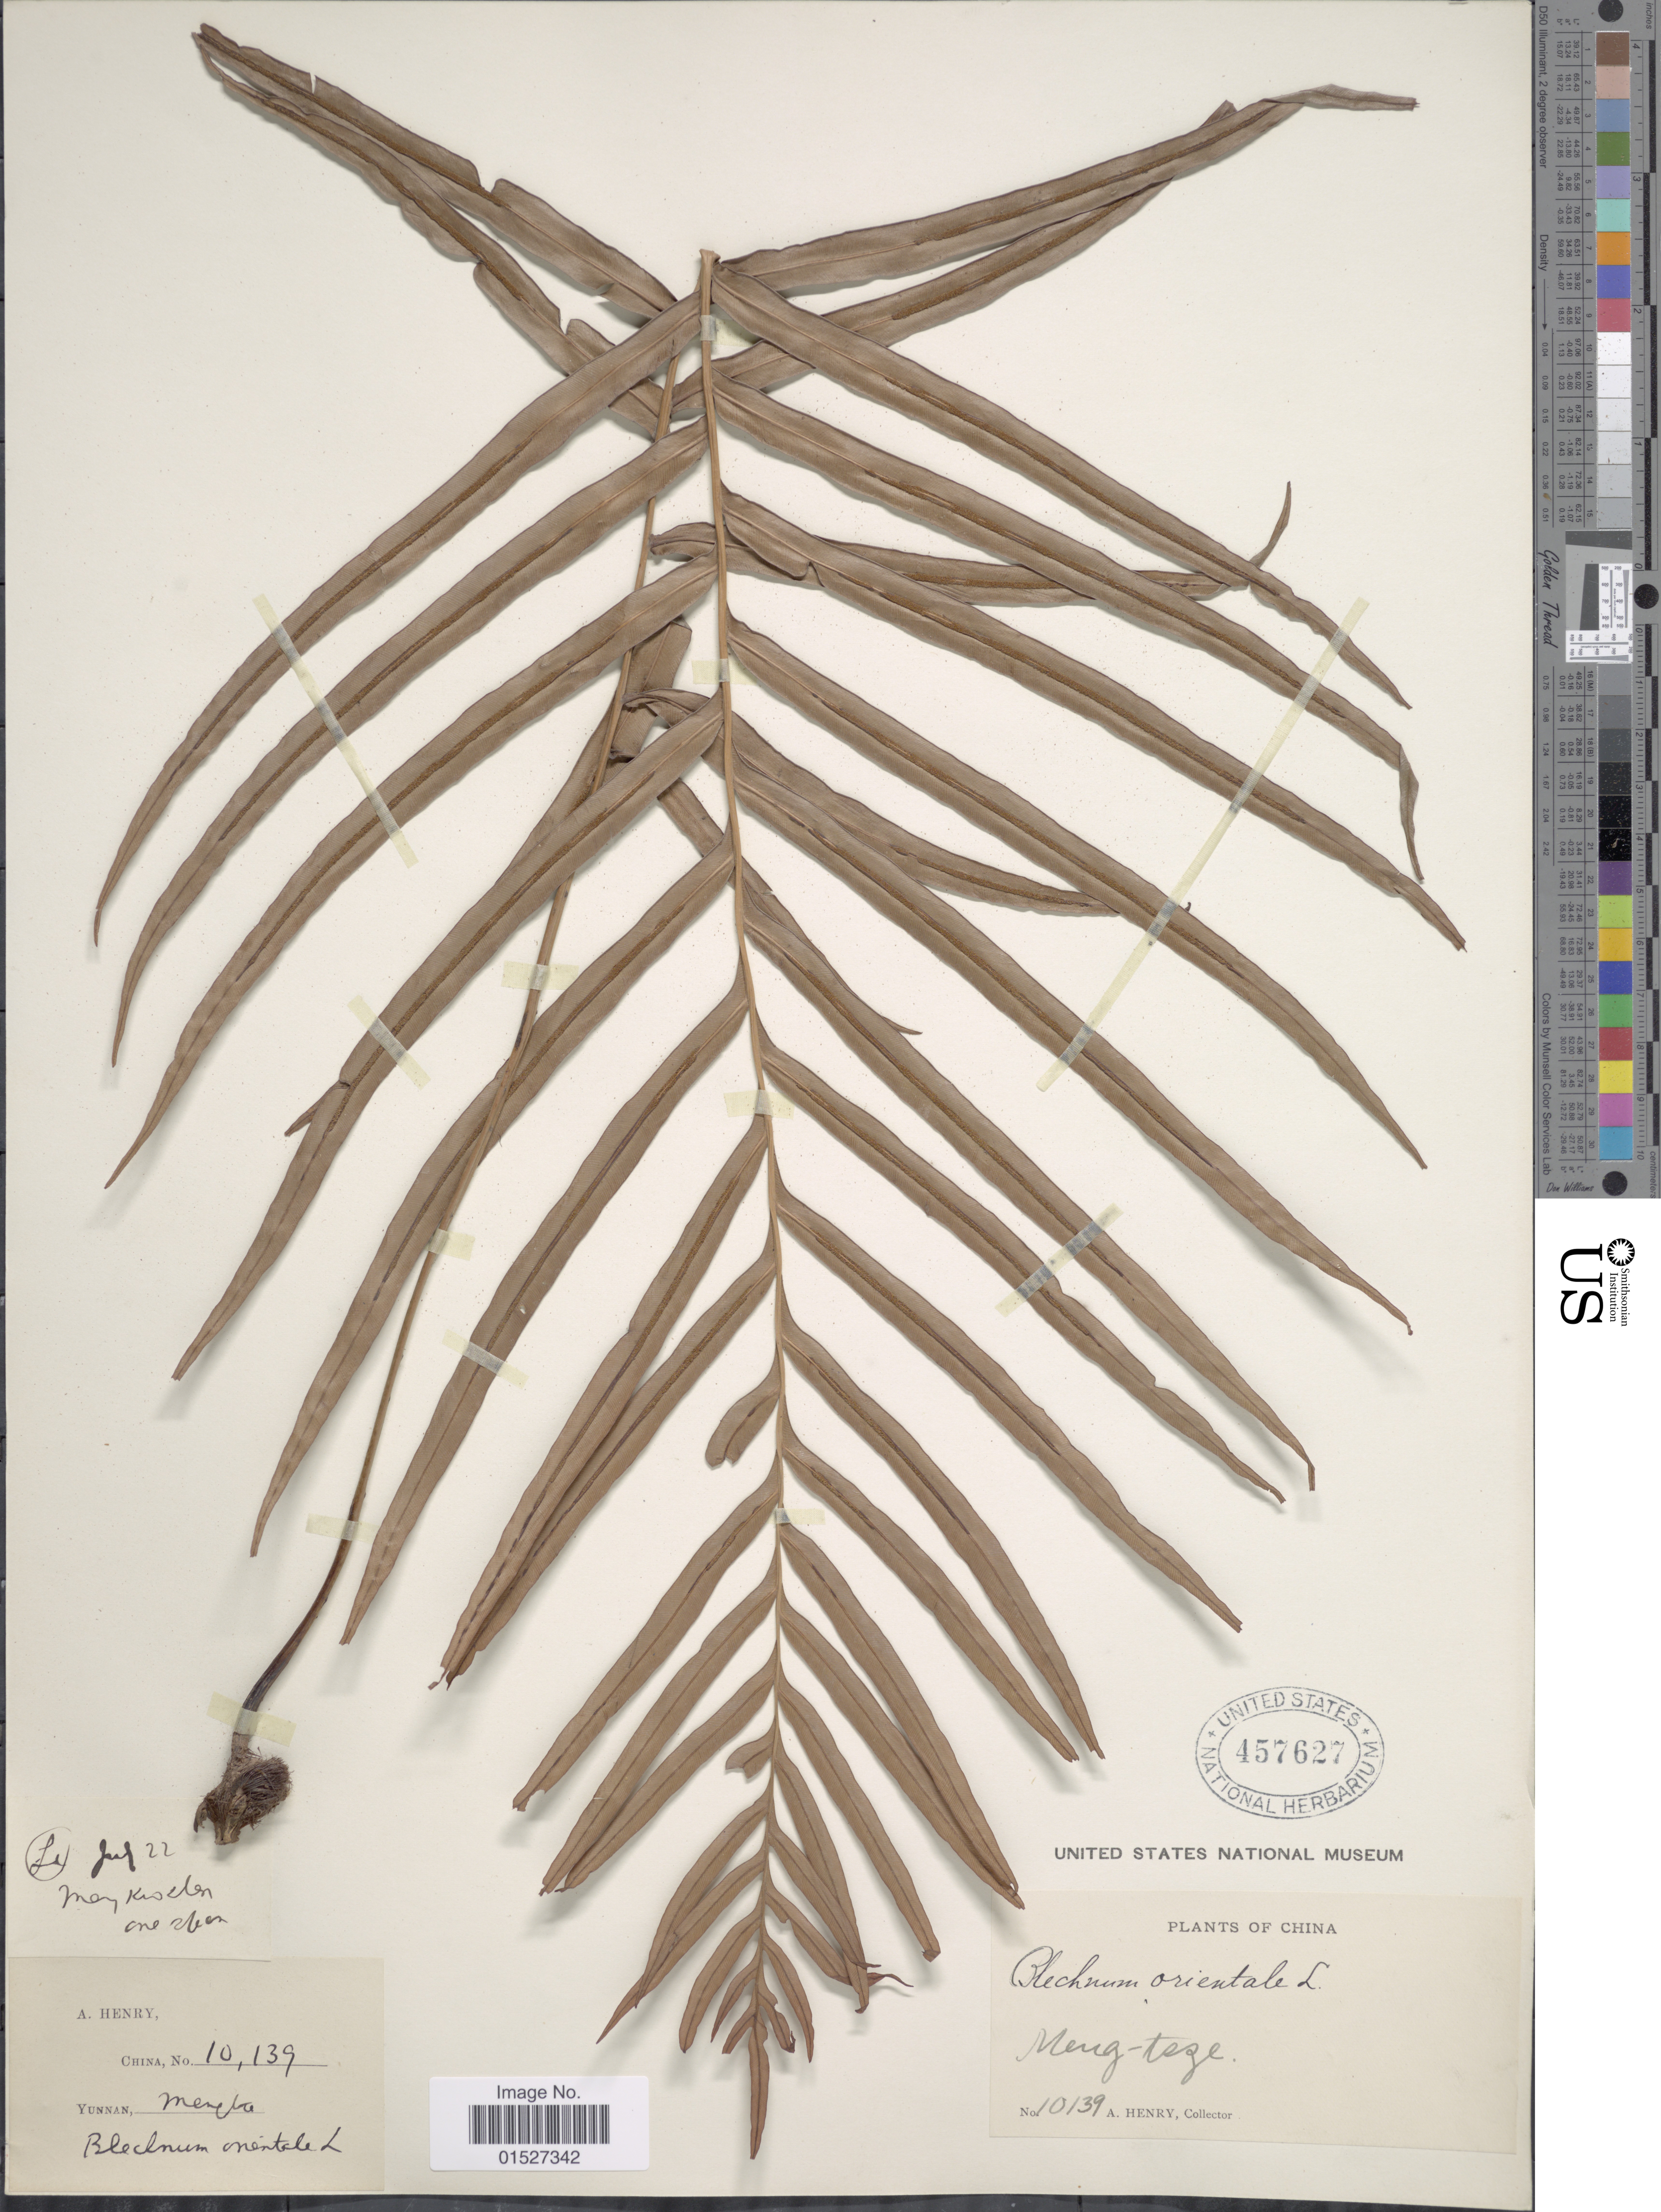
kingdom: Plantae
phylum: Tracheophyta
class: Polypodiopsida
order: Polypodiales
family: Blechnaceae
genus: Blechnum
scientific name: Blechnum orientale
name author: L.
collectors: A. Henry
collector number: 10139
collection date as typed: Jul 22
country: China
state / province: Yunnan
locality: Meng-tze. Mang Keo shan. Li.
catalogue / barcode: US 457627